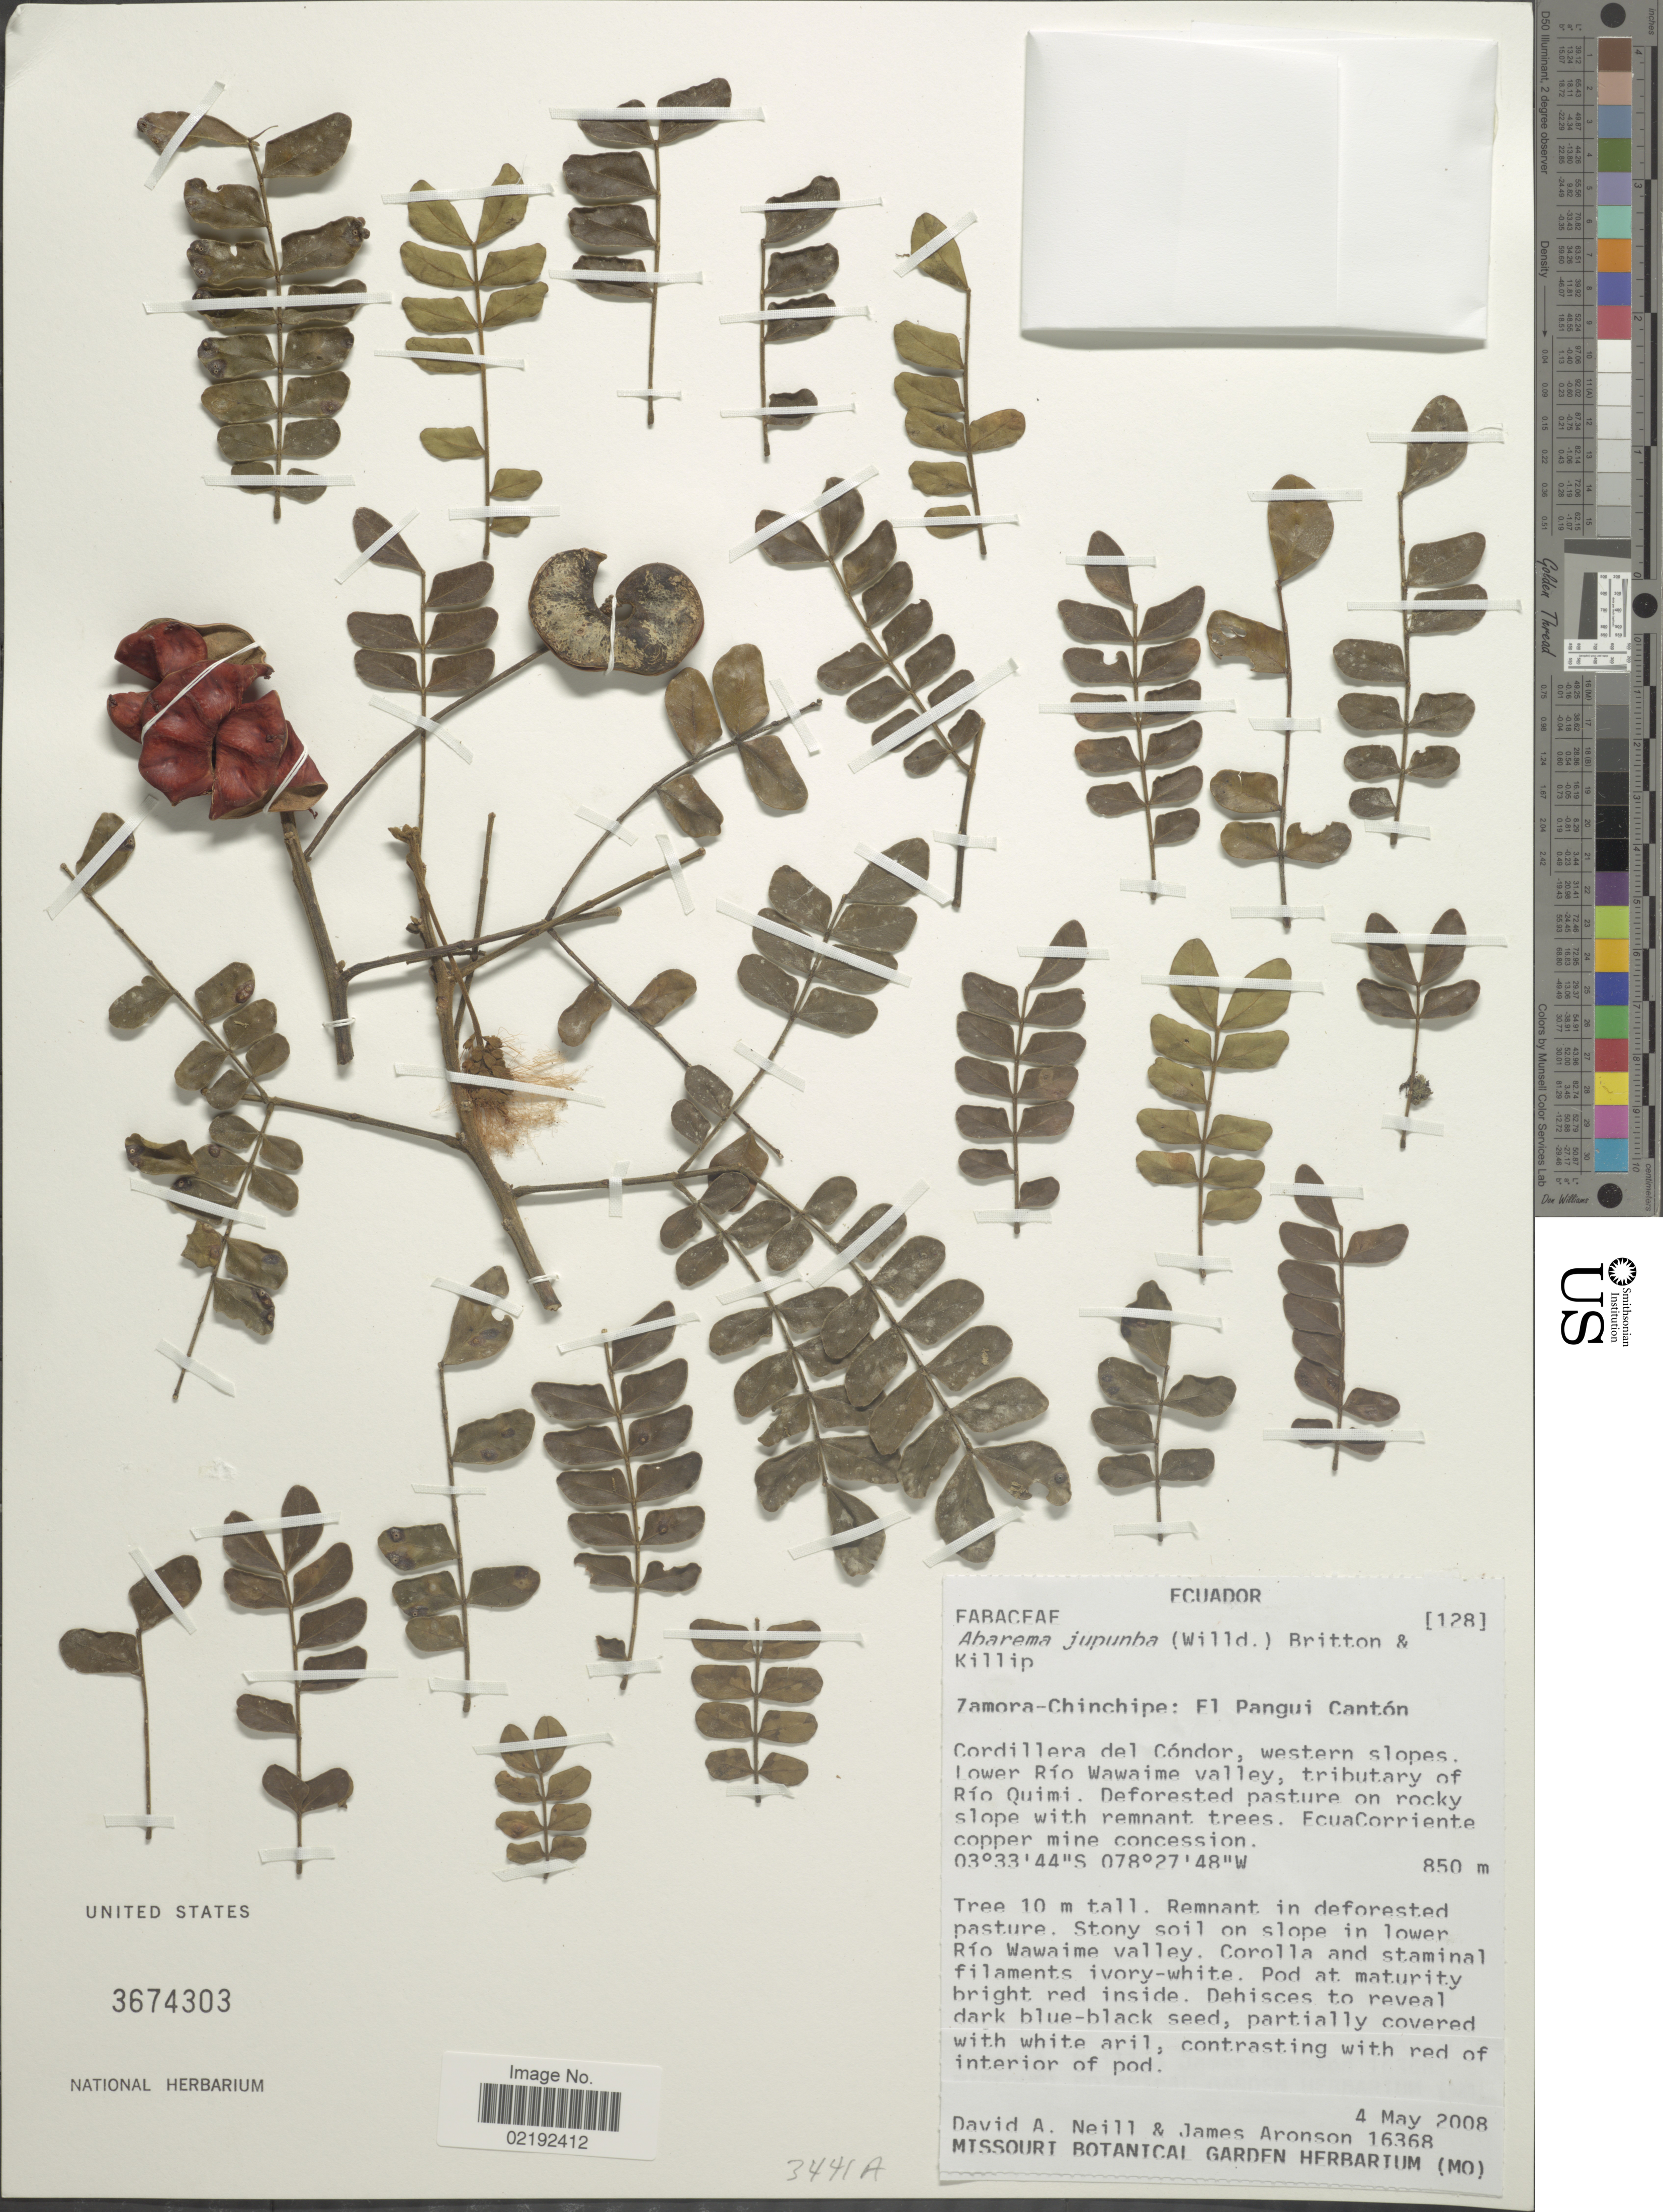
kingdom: Plantae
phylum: Tracheophyta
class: Magnoliopsida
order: Fabales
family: Fabaceae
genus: Abarema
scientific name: Abarema jupunba var. jupunba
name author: (Willd.) Britton & Killip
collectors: D. A. Neill & J. Aronson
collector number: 16368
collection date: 2008-05-04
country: Ecuador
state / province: Zamora-Chinchipe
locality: El Pangui Canton, Cordillera del Condor, western slopes, lower Rio Wawaime Valley, tributary of Rio Quimi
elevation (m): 850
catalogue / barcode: US 3674303